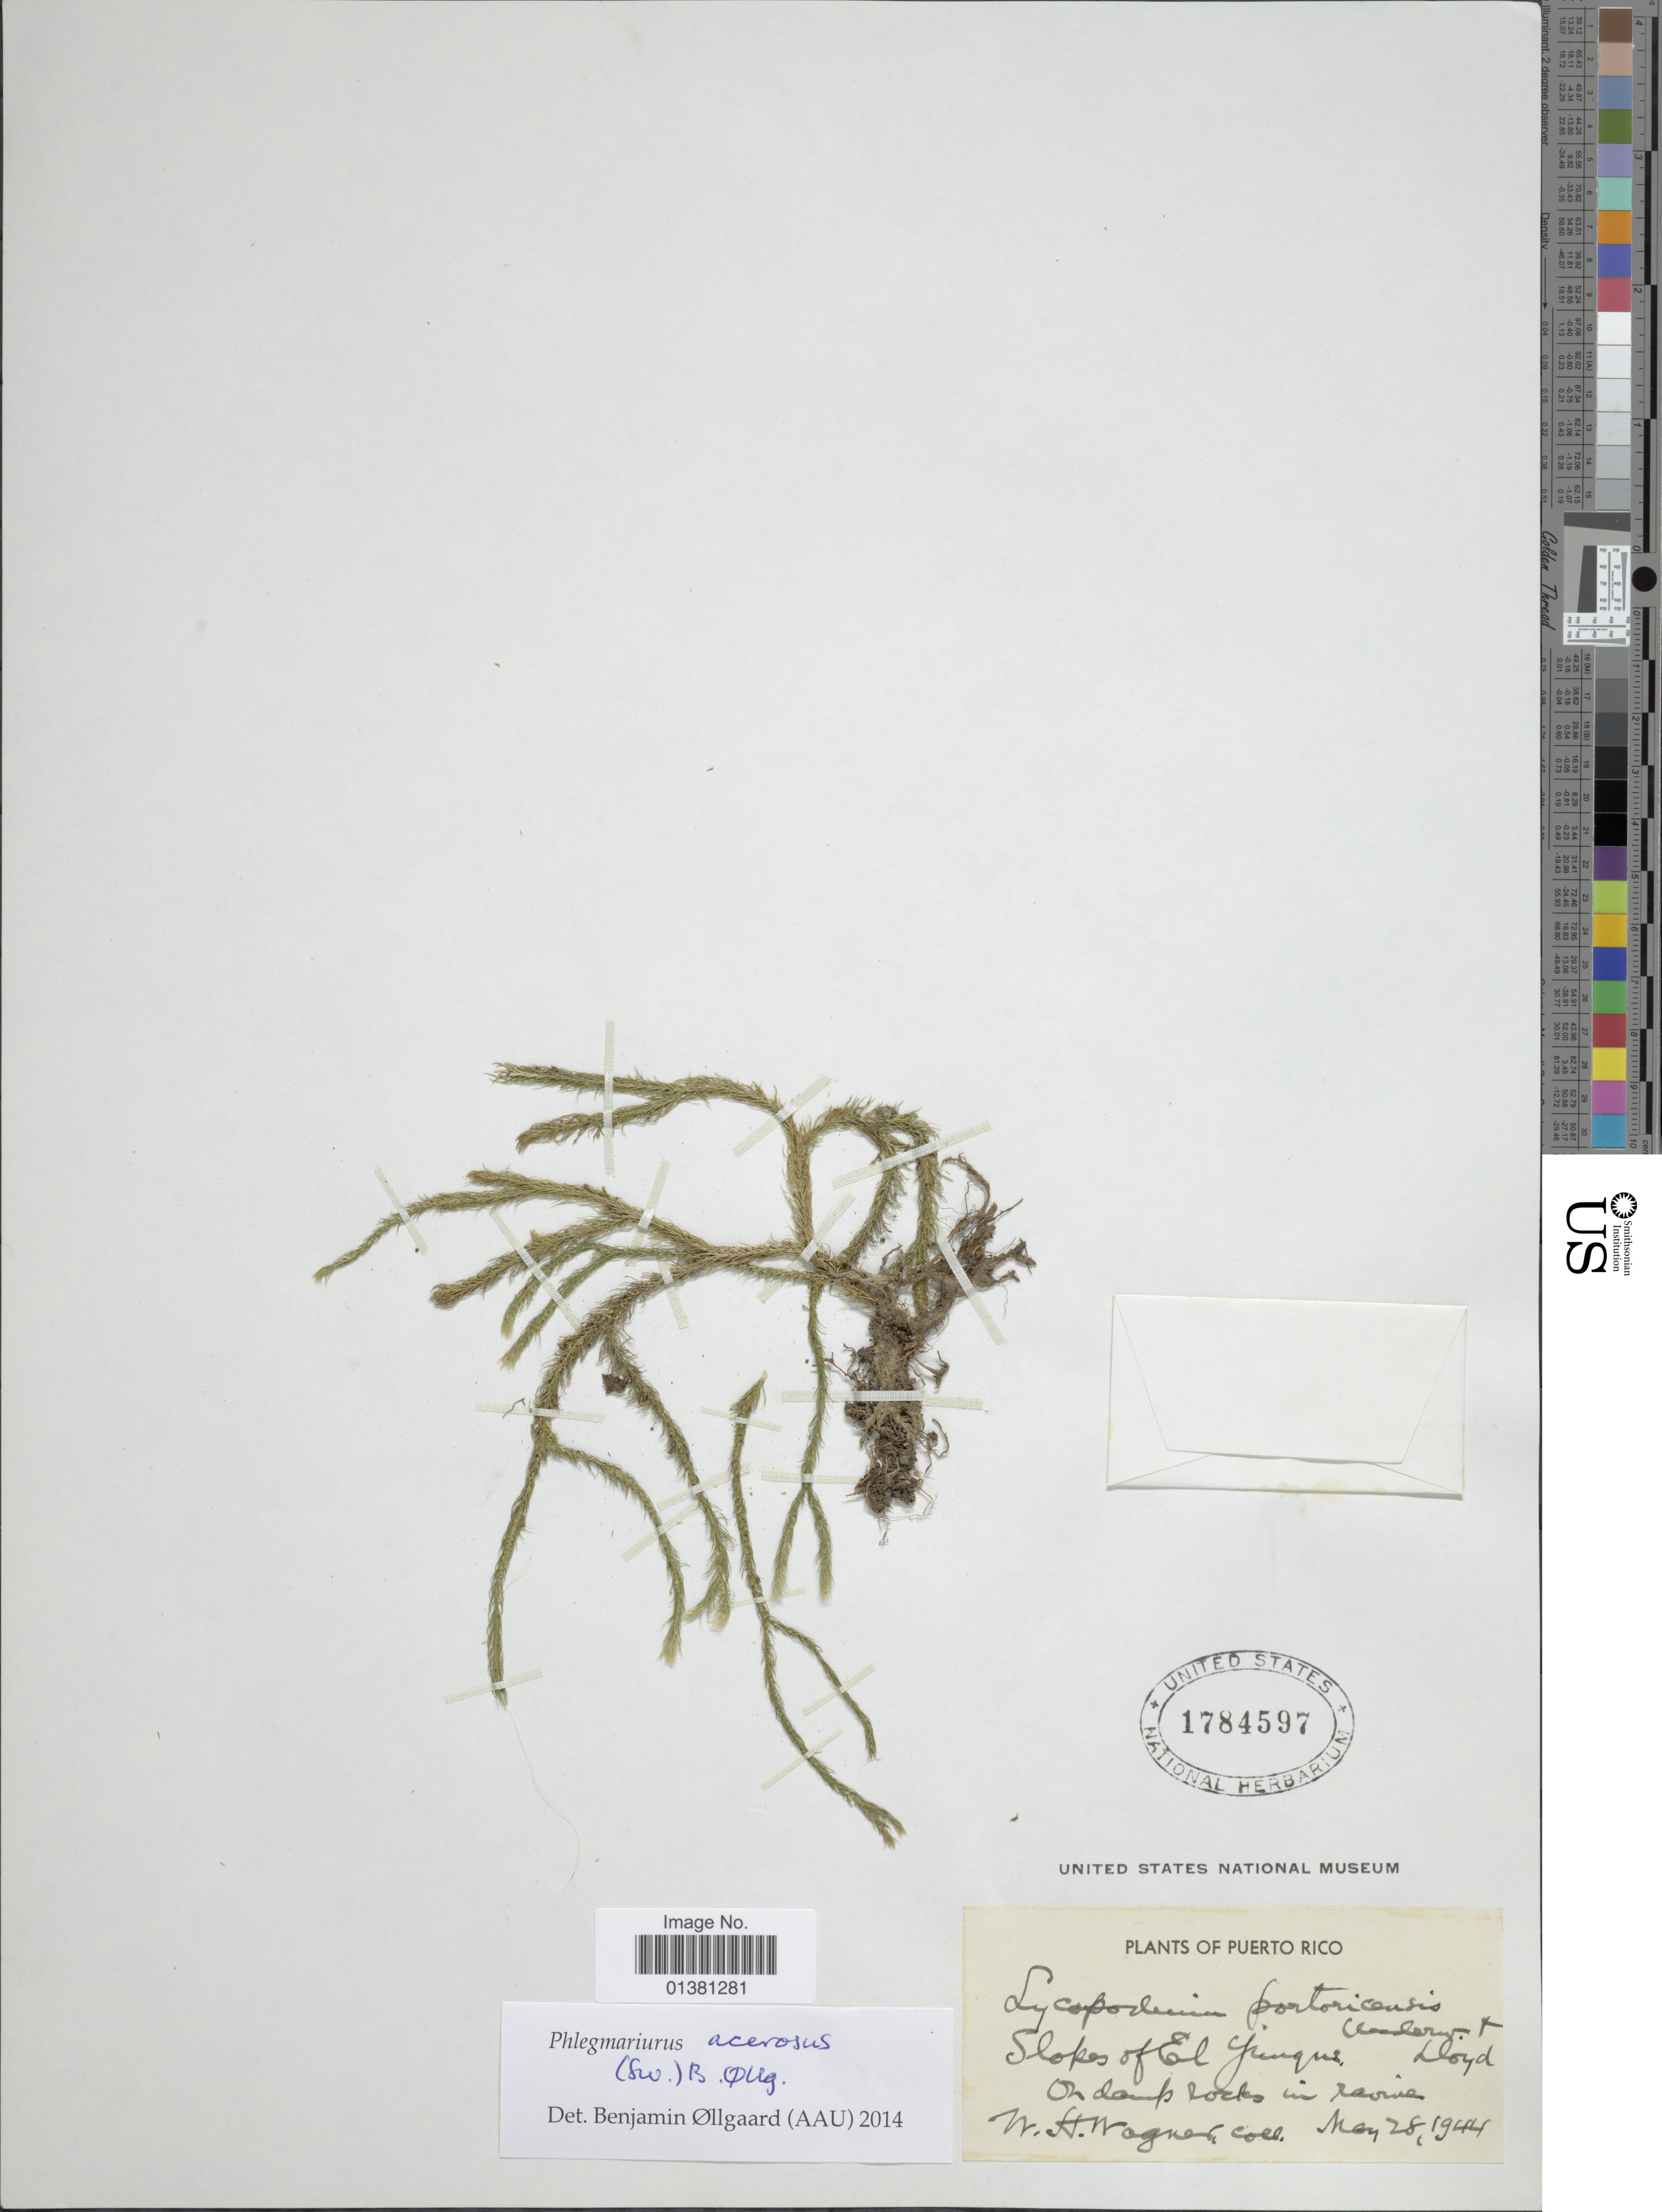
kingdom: Plantae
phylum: Tracheophyta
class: Lycopodiopsida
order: Lycopodiales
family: Lycopodiaceae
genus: Phlegmariurus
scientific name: Phlegmariurus acerosus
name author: (Sw.) B. Øllg.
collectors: W. H. Wagner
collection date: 1944-05-28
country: Puerto Rico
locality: Slopes of El Yunque, On damp rocks in ravine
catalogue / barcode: US 1784597